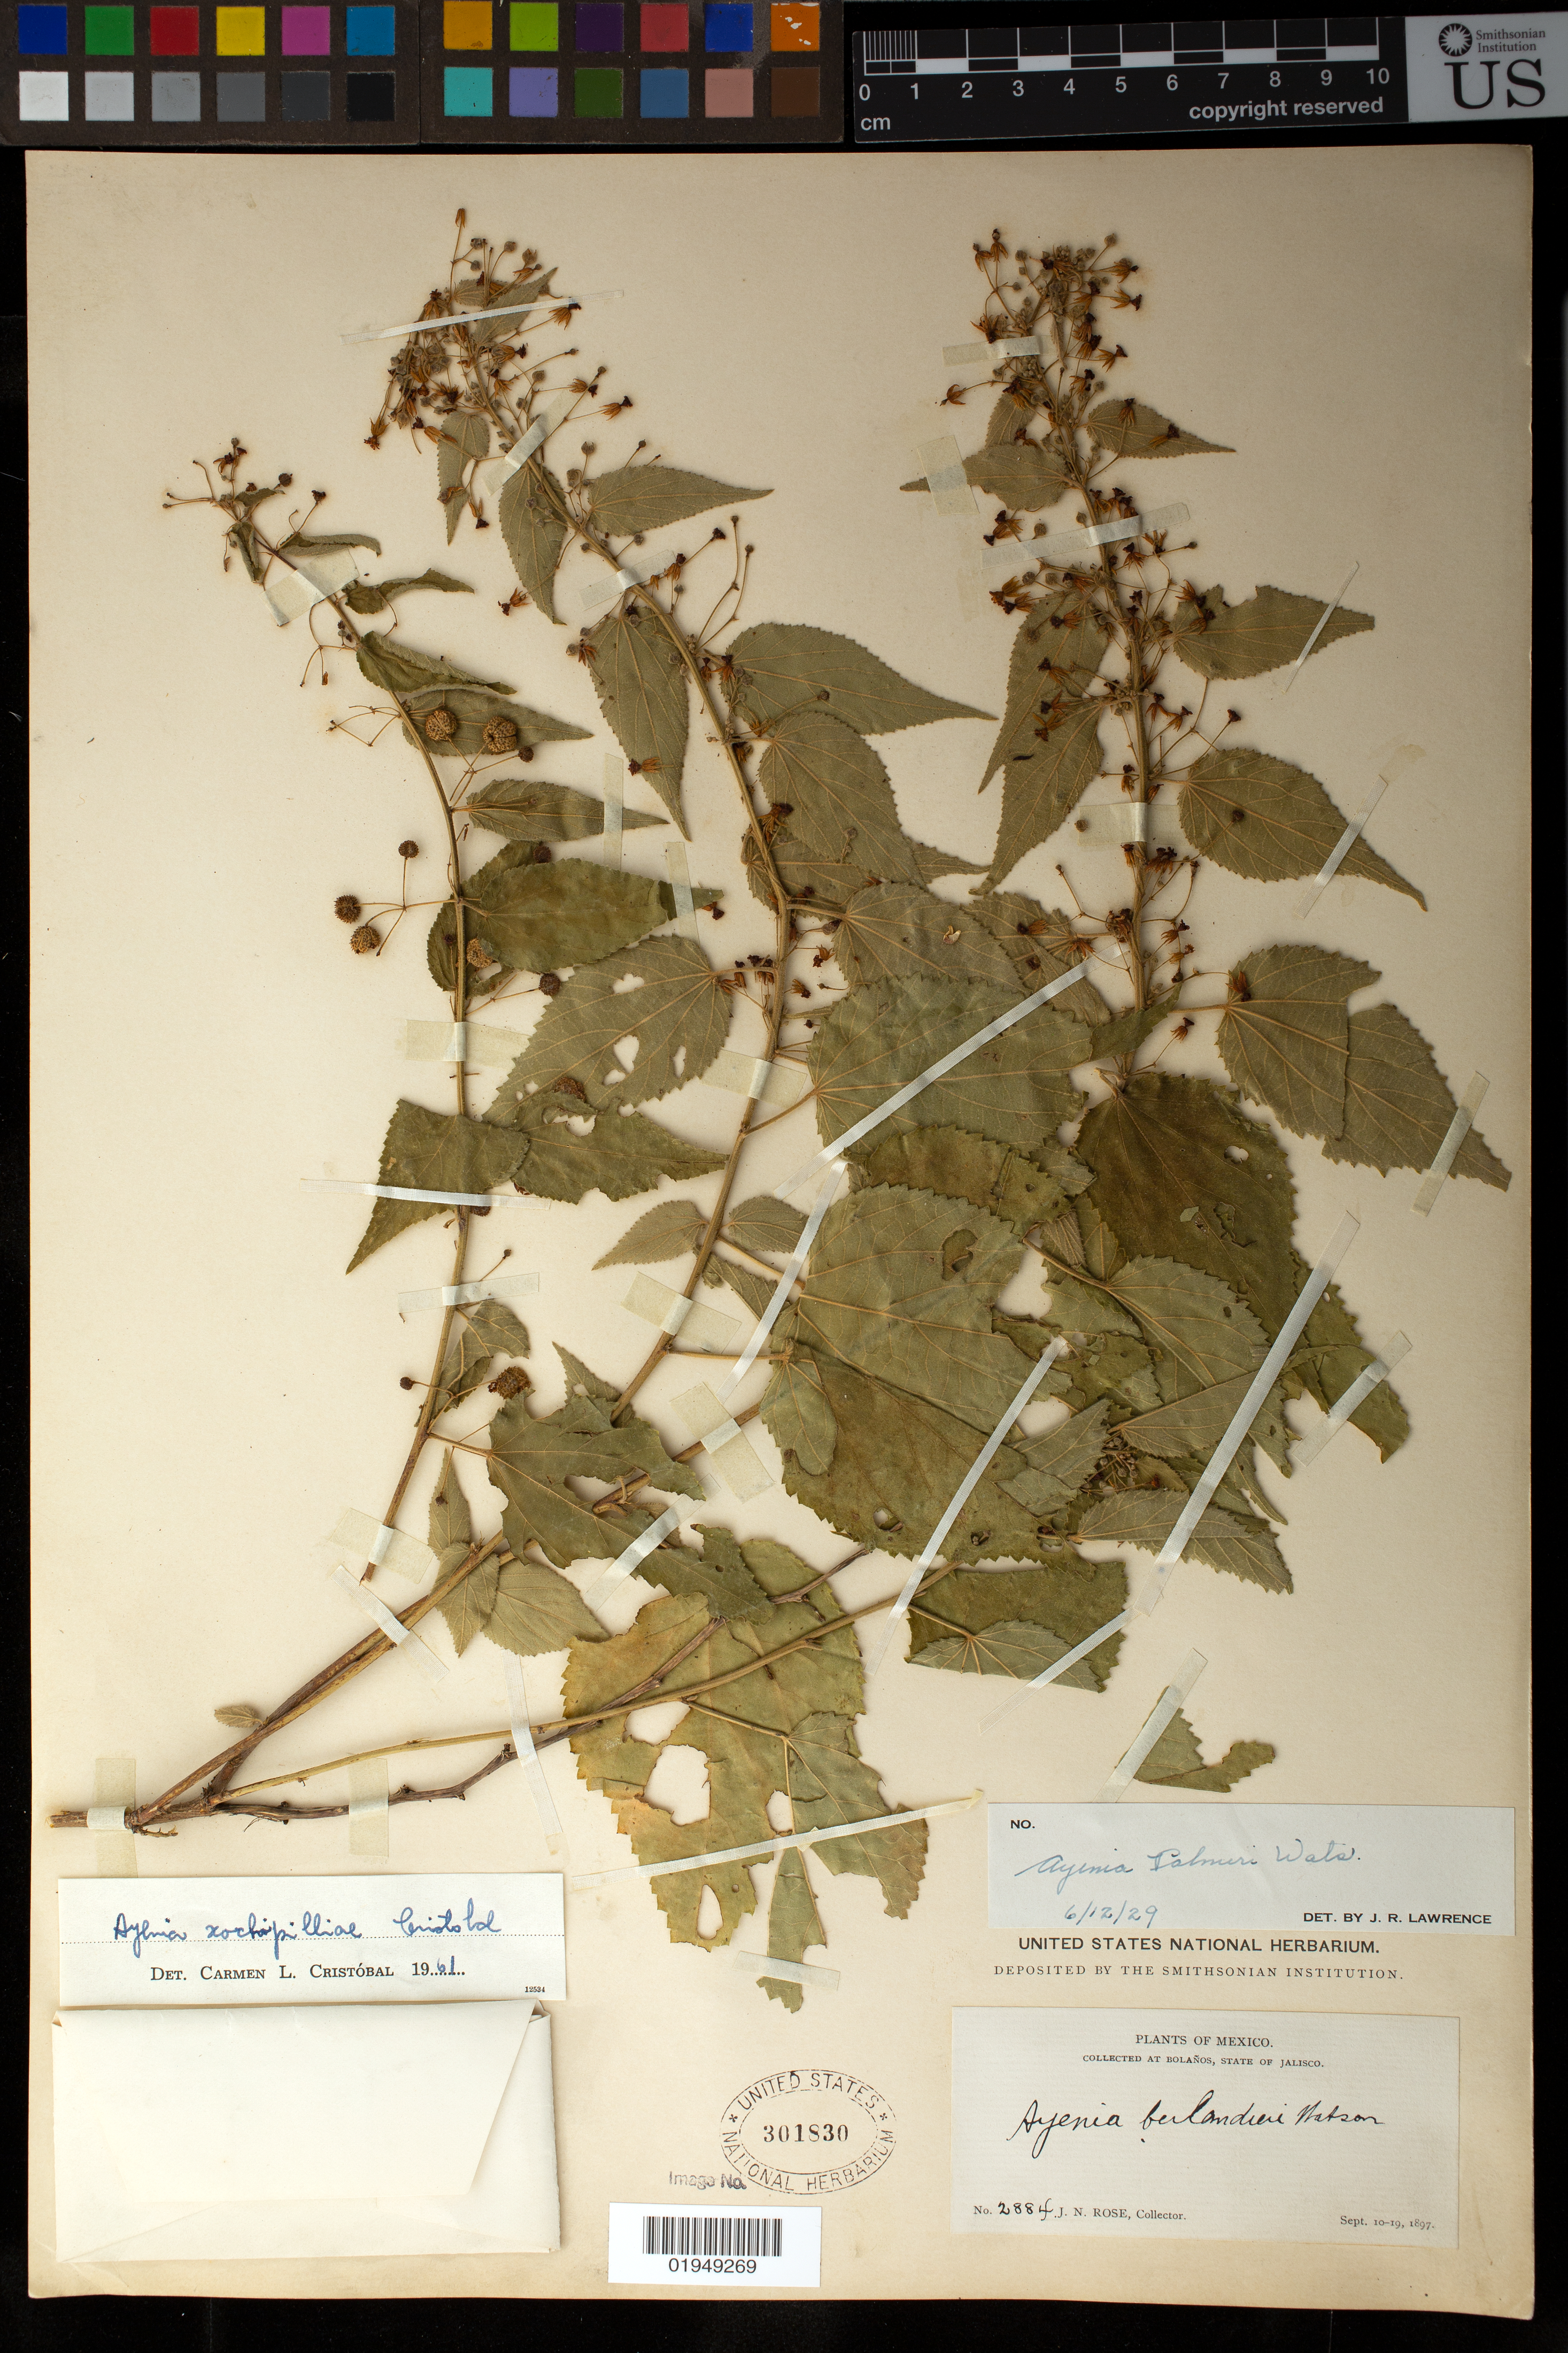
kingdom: Plantae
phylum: Tracheophyta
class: Magnoliopsida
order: Malvales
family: Malvaceae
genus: Ayenia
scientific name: Ayenia xochipilliae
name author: Cristóbal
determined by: (CTES) Instituto de Botanica del Nordeste - Facultad de Ciencias Agrarias - Herbario "Dra. Carmen L. Cristobal" (ARGENTINA)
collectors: L. B. Rose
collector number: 2884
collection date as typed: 10 - 19 Sep 1897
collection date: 1897-09-10/1897-09-19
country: México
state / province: Jalisco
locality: Bolanos.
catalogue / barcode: US 301830